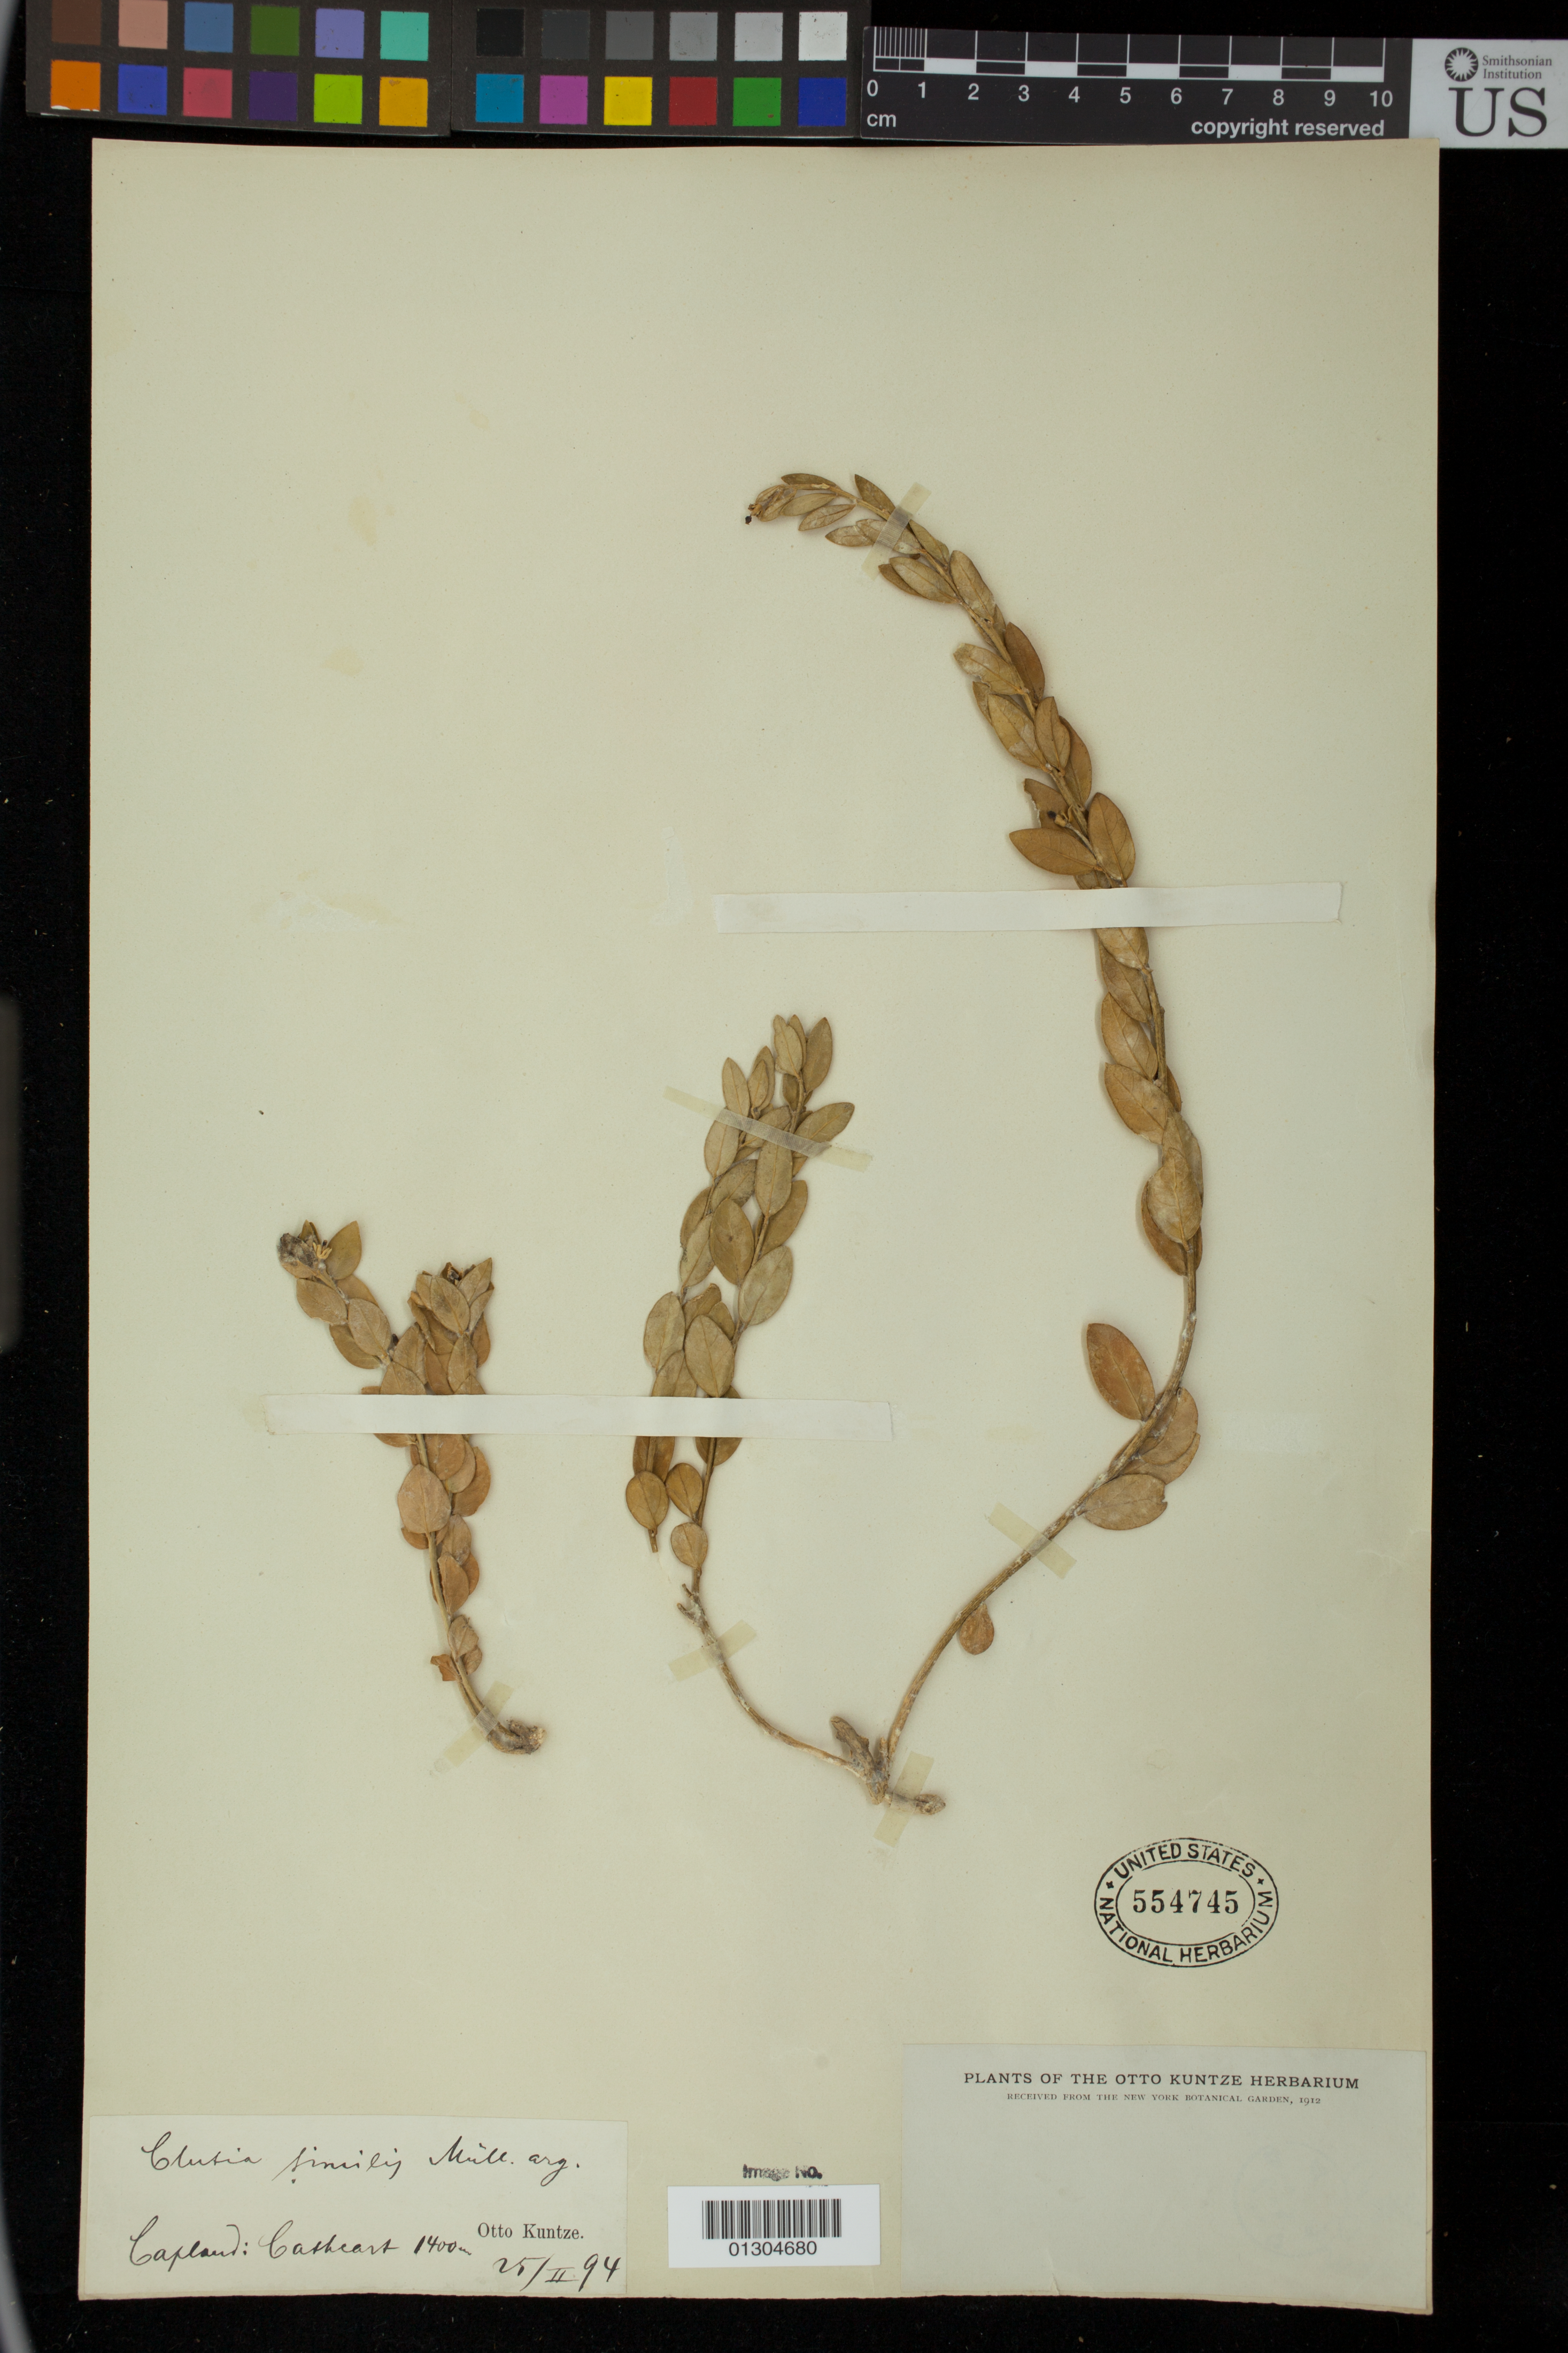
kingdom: Plantae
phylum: Tracheophyta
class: Magnoliopsida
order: Malpighiales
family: Peraceae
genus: Clutia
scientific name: Clutia similis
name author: Müll. Arg.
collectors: C.E.O. Kuntze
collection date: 1894-02-25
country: South Africa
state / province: Eastern Cape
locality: Capland: Cathcart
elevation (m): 1400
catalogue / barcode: US 554745